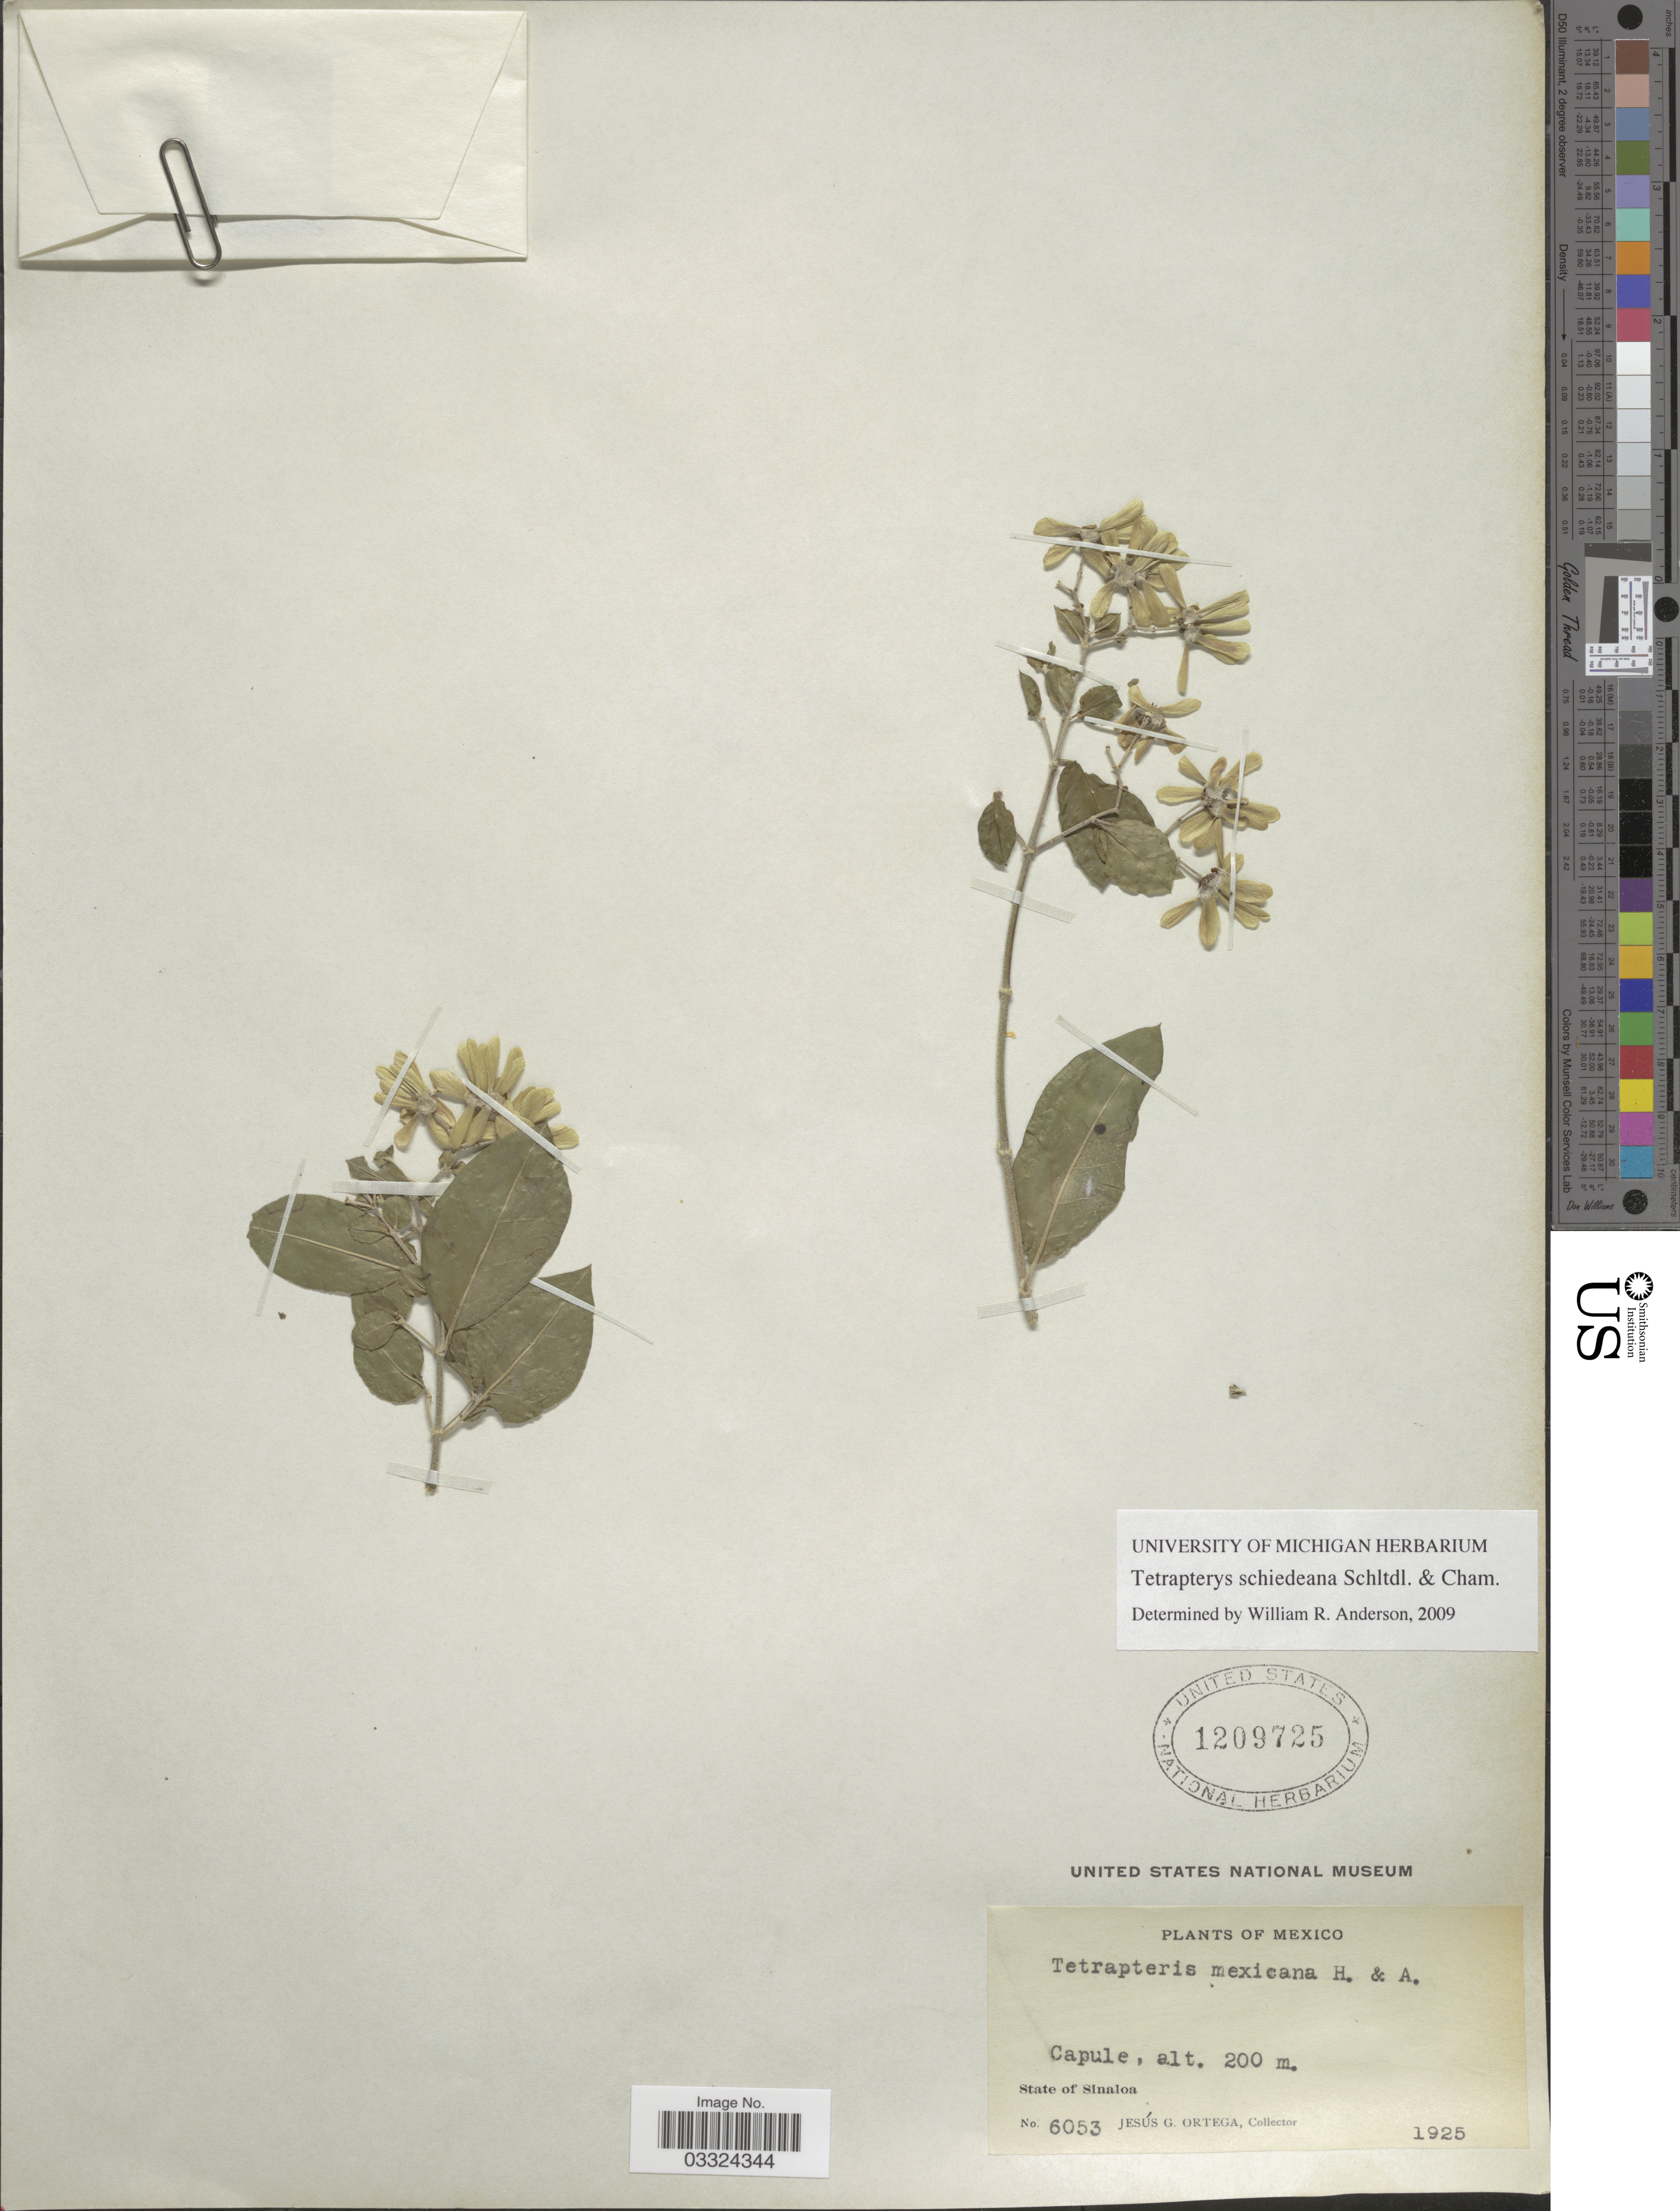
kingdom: Plantae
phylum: Tracheophyta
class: Magnoliopsida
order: Malpighiales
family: Malpighiaceae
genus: Tetrapterys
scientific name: Tetrapterys schiedeana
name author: Schltdl. & Cham.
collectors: J. Ortega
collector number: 6053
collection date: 1925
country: Mexico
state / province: Sinaloa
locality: Capule.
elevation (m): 200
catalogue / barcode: US 1209725